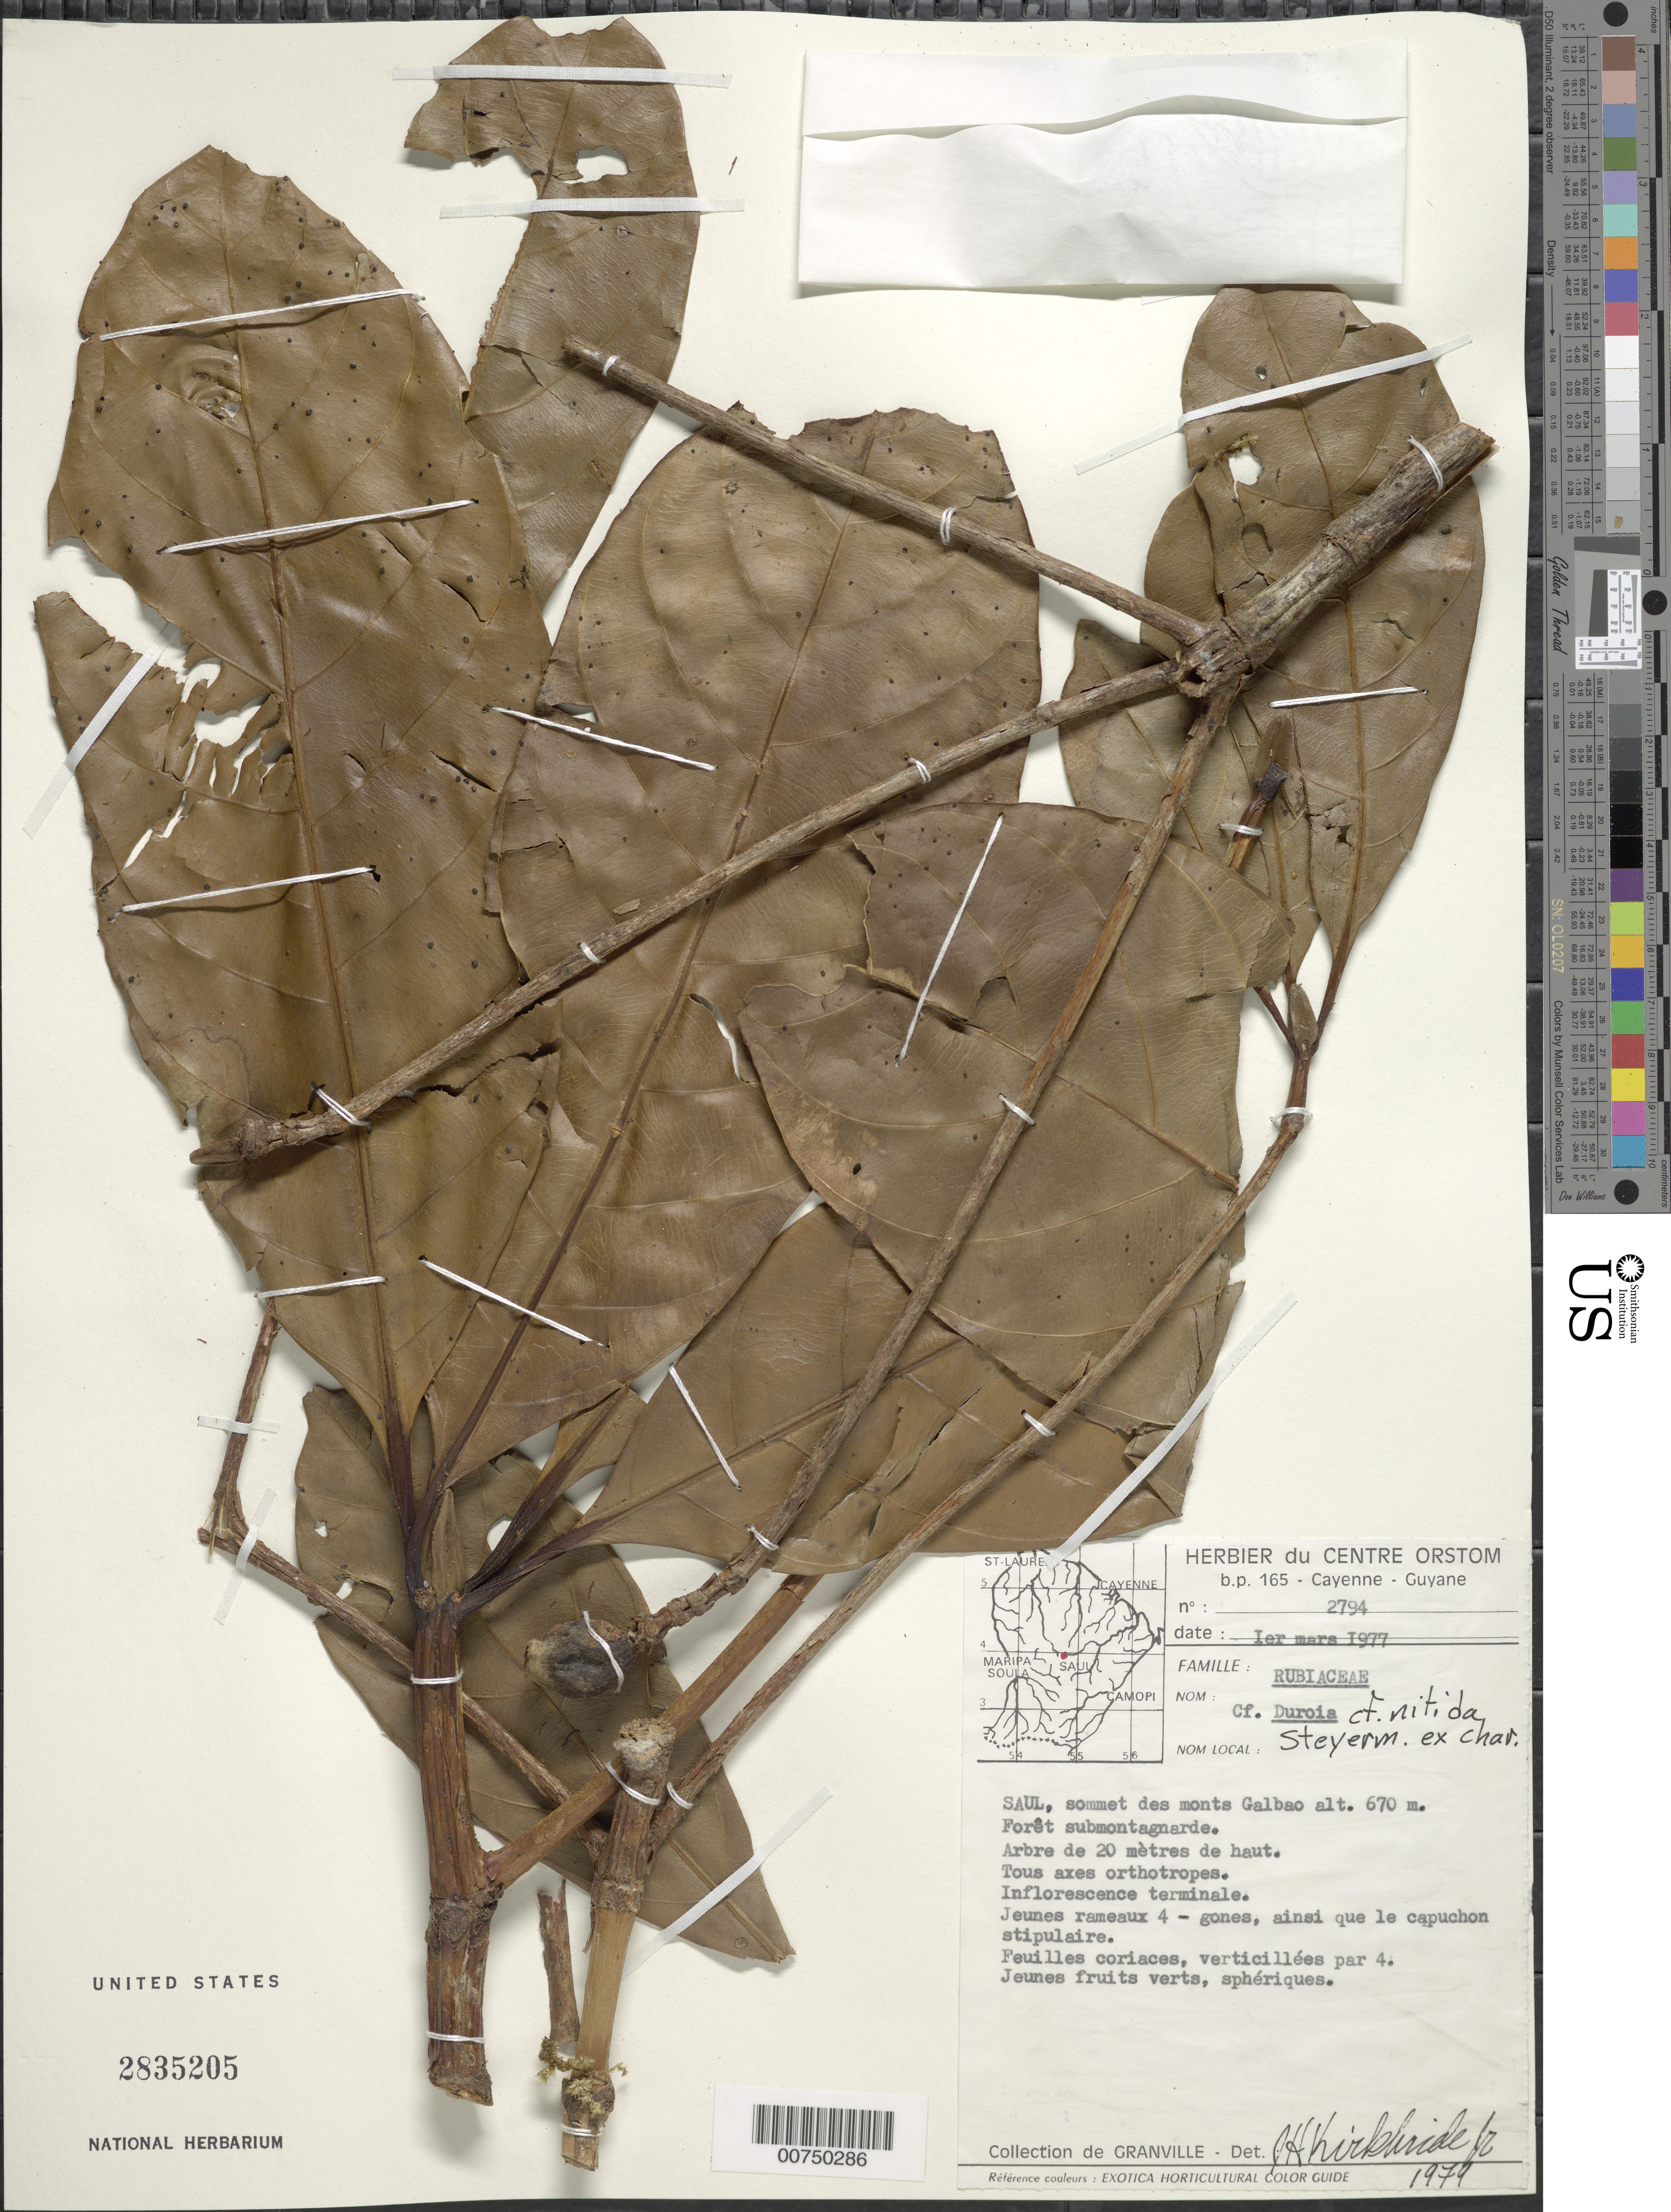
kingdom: Plantae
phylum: Tracheophyta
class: Magnoliopsida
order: Gentianales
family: Rubiaceae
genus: Duroia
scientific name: Duroia nitida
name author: Steyerm.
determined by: Kirkbride, J. H.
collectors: J.-J. de Granville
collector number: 2794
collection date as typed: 1-Mar-77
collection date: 1977-03-01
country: French Guiana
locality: Saül, Mont Galbao sommet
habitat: Submontane forest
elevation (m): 670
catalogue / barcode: US 2835205